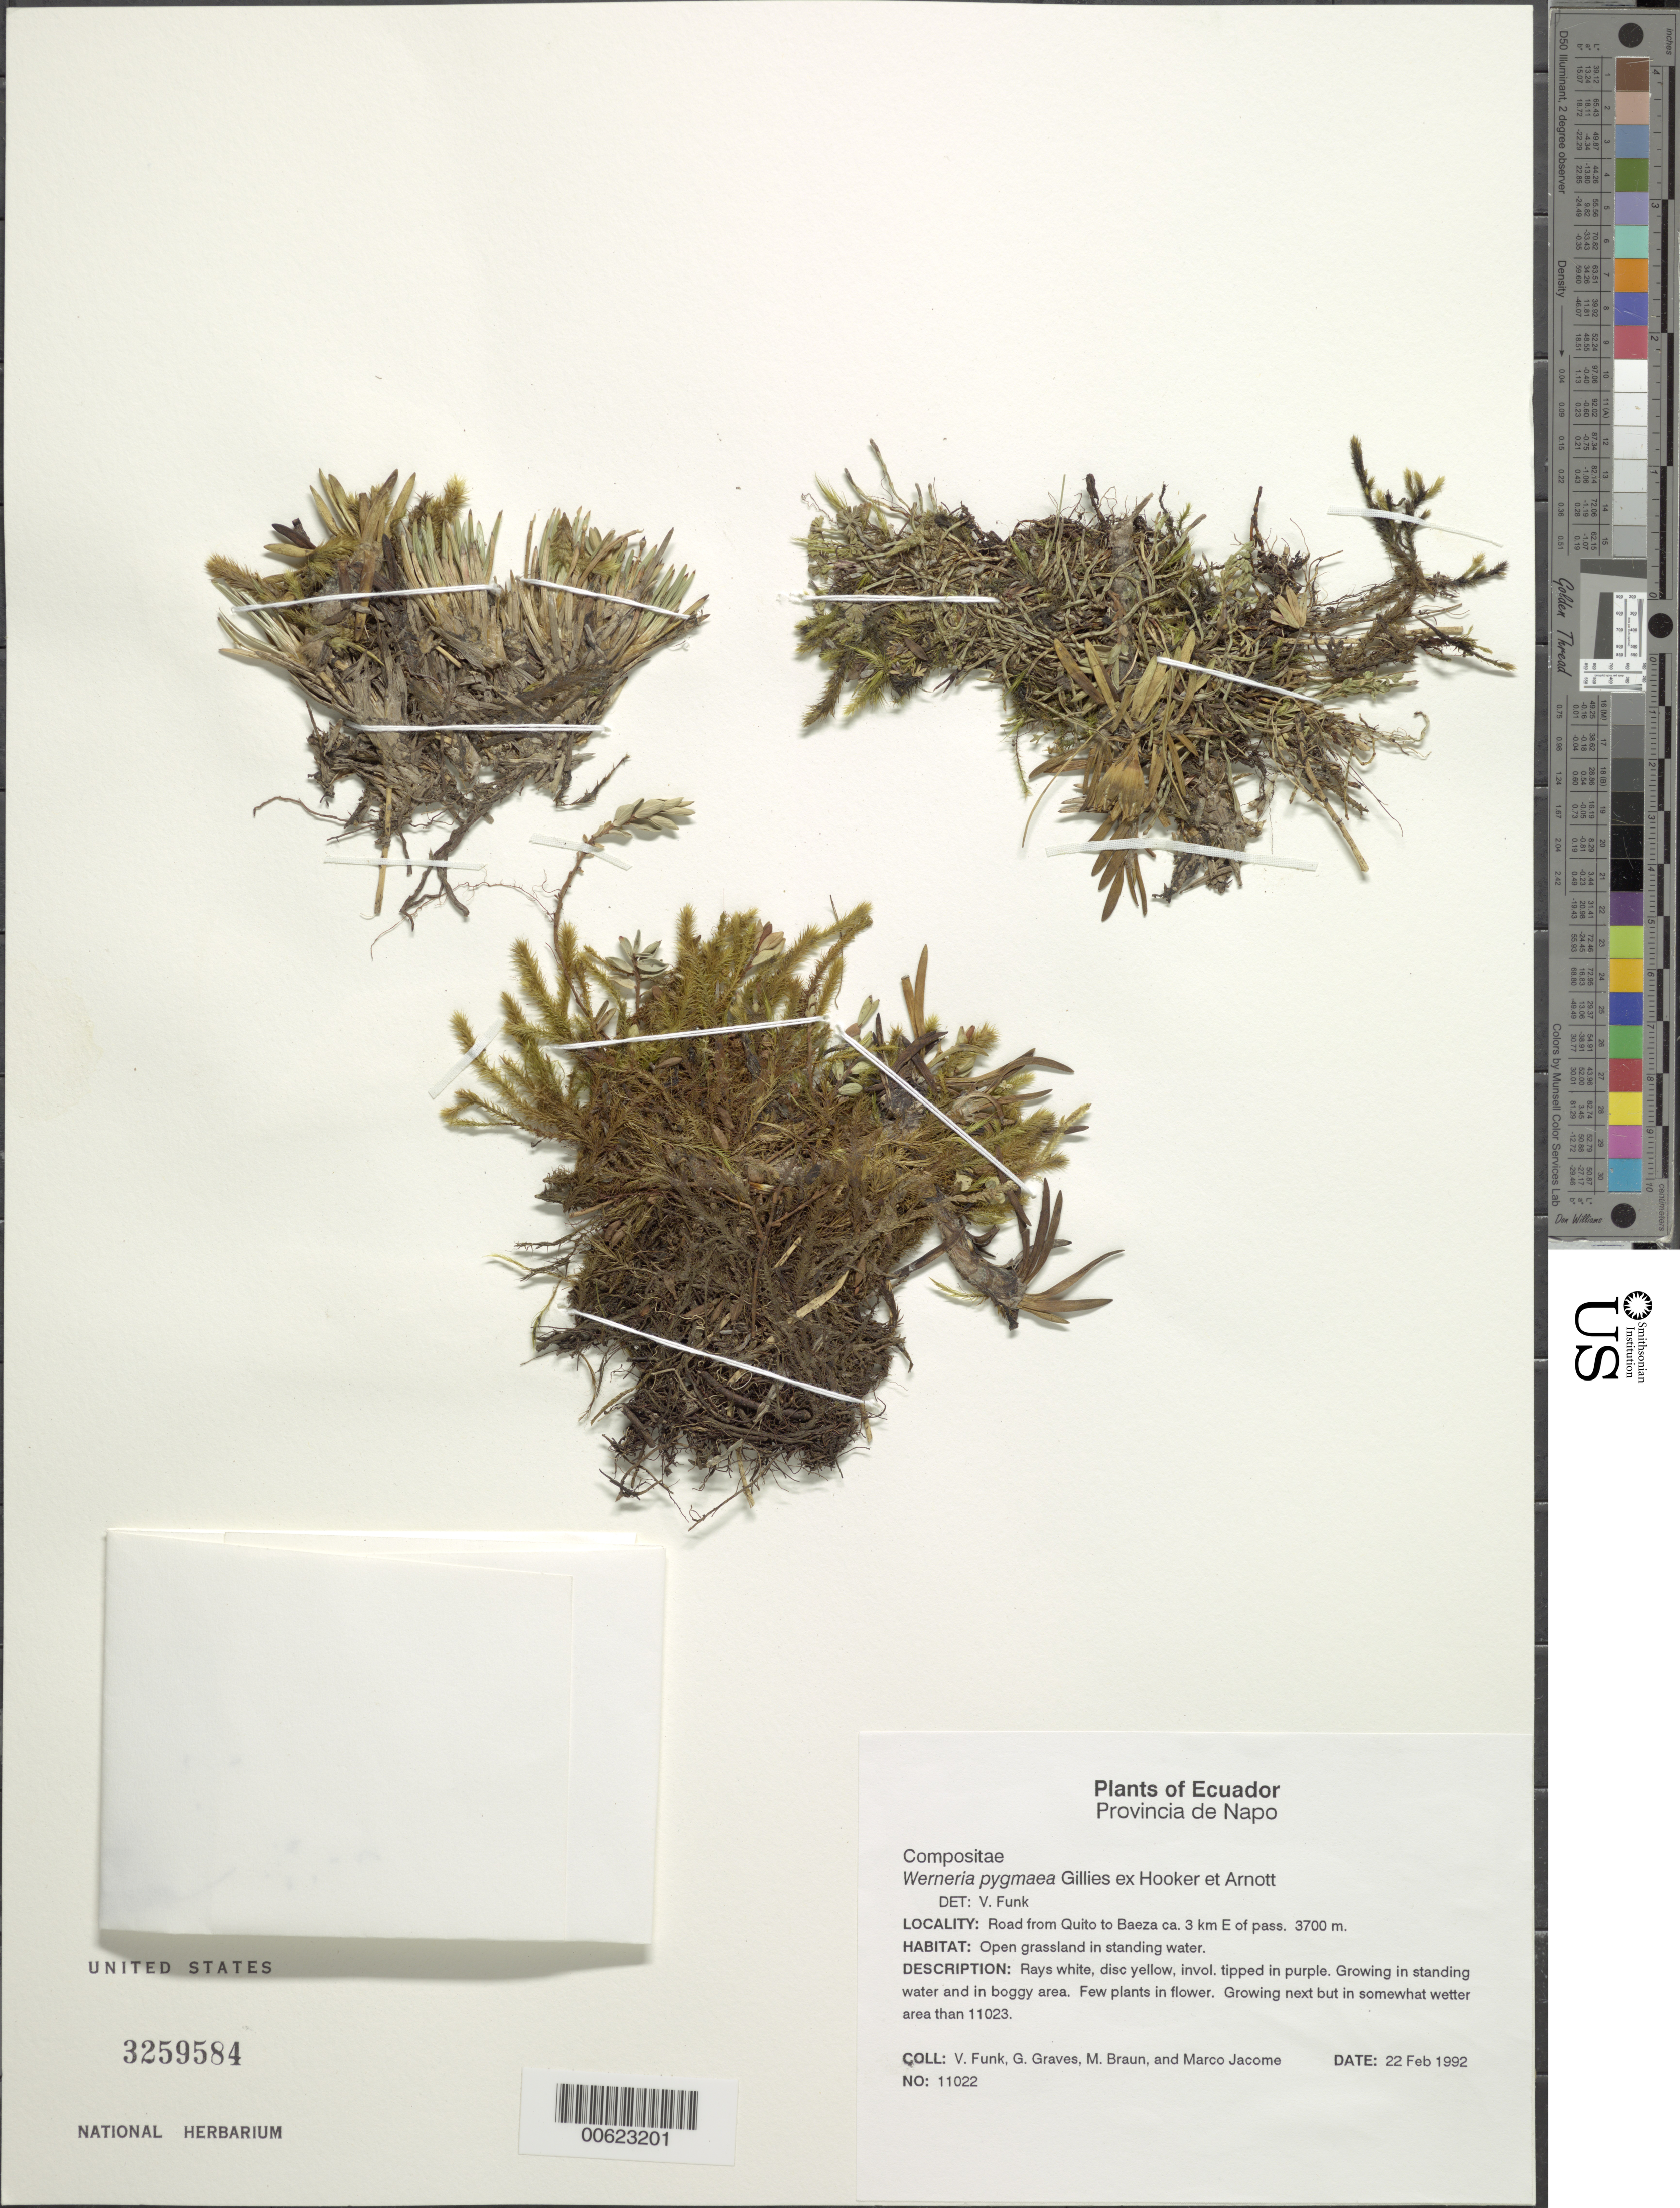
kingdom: Plantae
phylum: Tracheophyta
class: Magnoliopsida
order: Asterales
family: Asteraceae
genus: Werneria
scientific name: Werneria pygmaea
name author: Gillies ex Hook. & Arn.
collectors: V. Funk, G. Graves, M. Braun & M. Jacome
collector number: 11022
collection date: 1992-02-22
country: Ecuador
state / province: Napo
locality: Road from Quito to Baeza ca. 3 km E of pass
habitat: Open grassland in standing water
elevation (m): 3700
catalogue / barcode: US 3259584